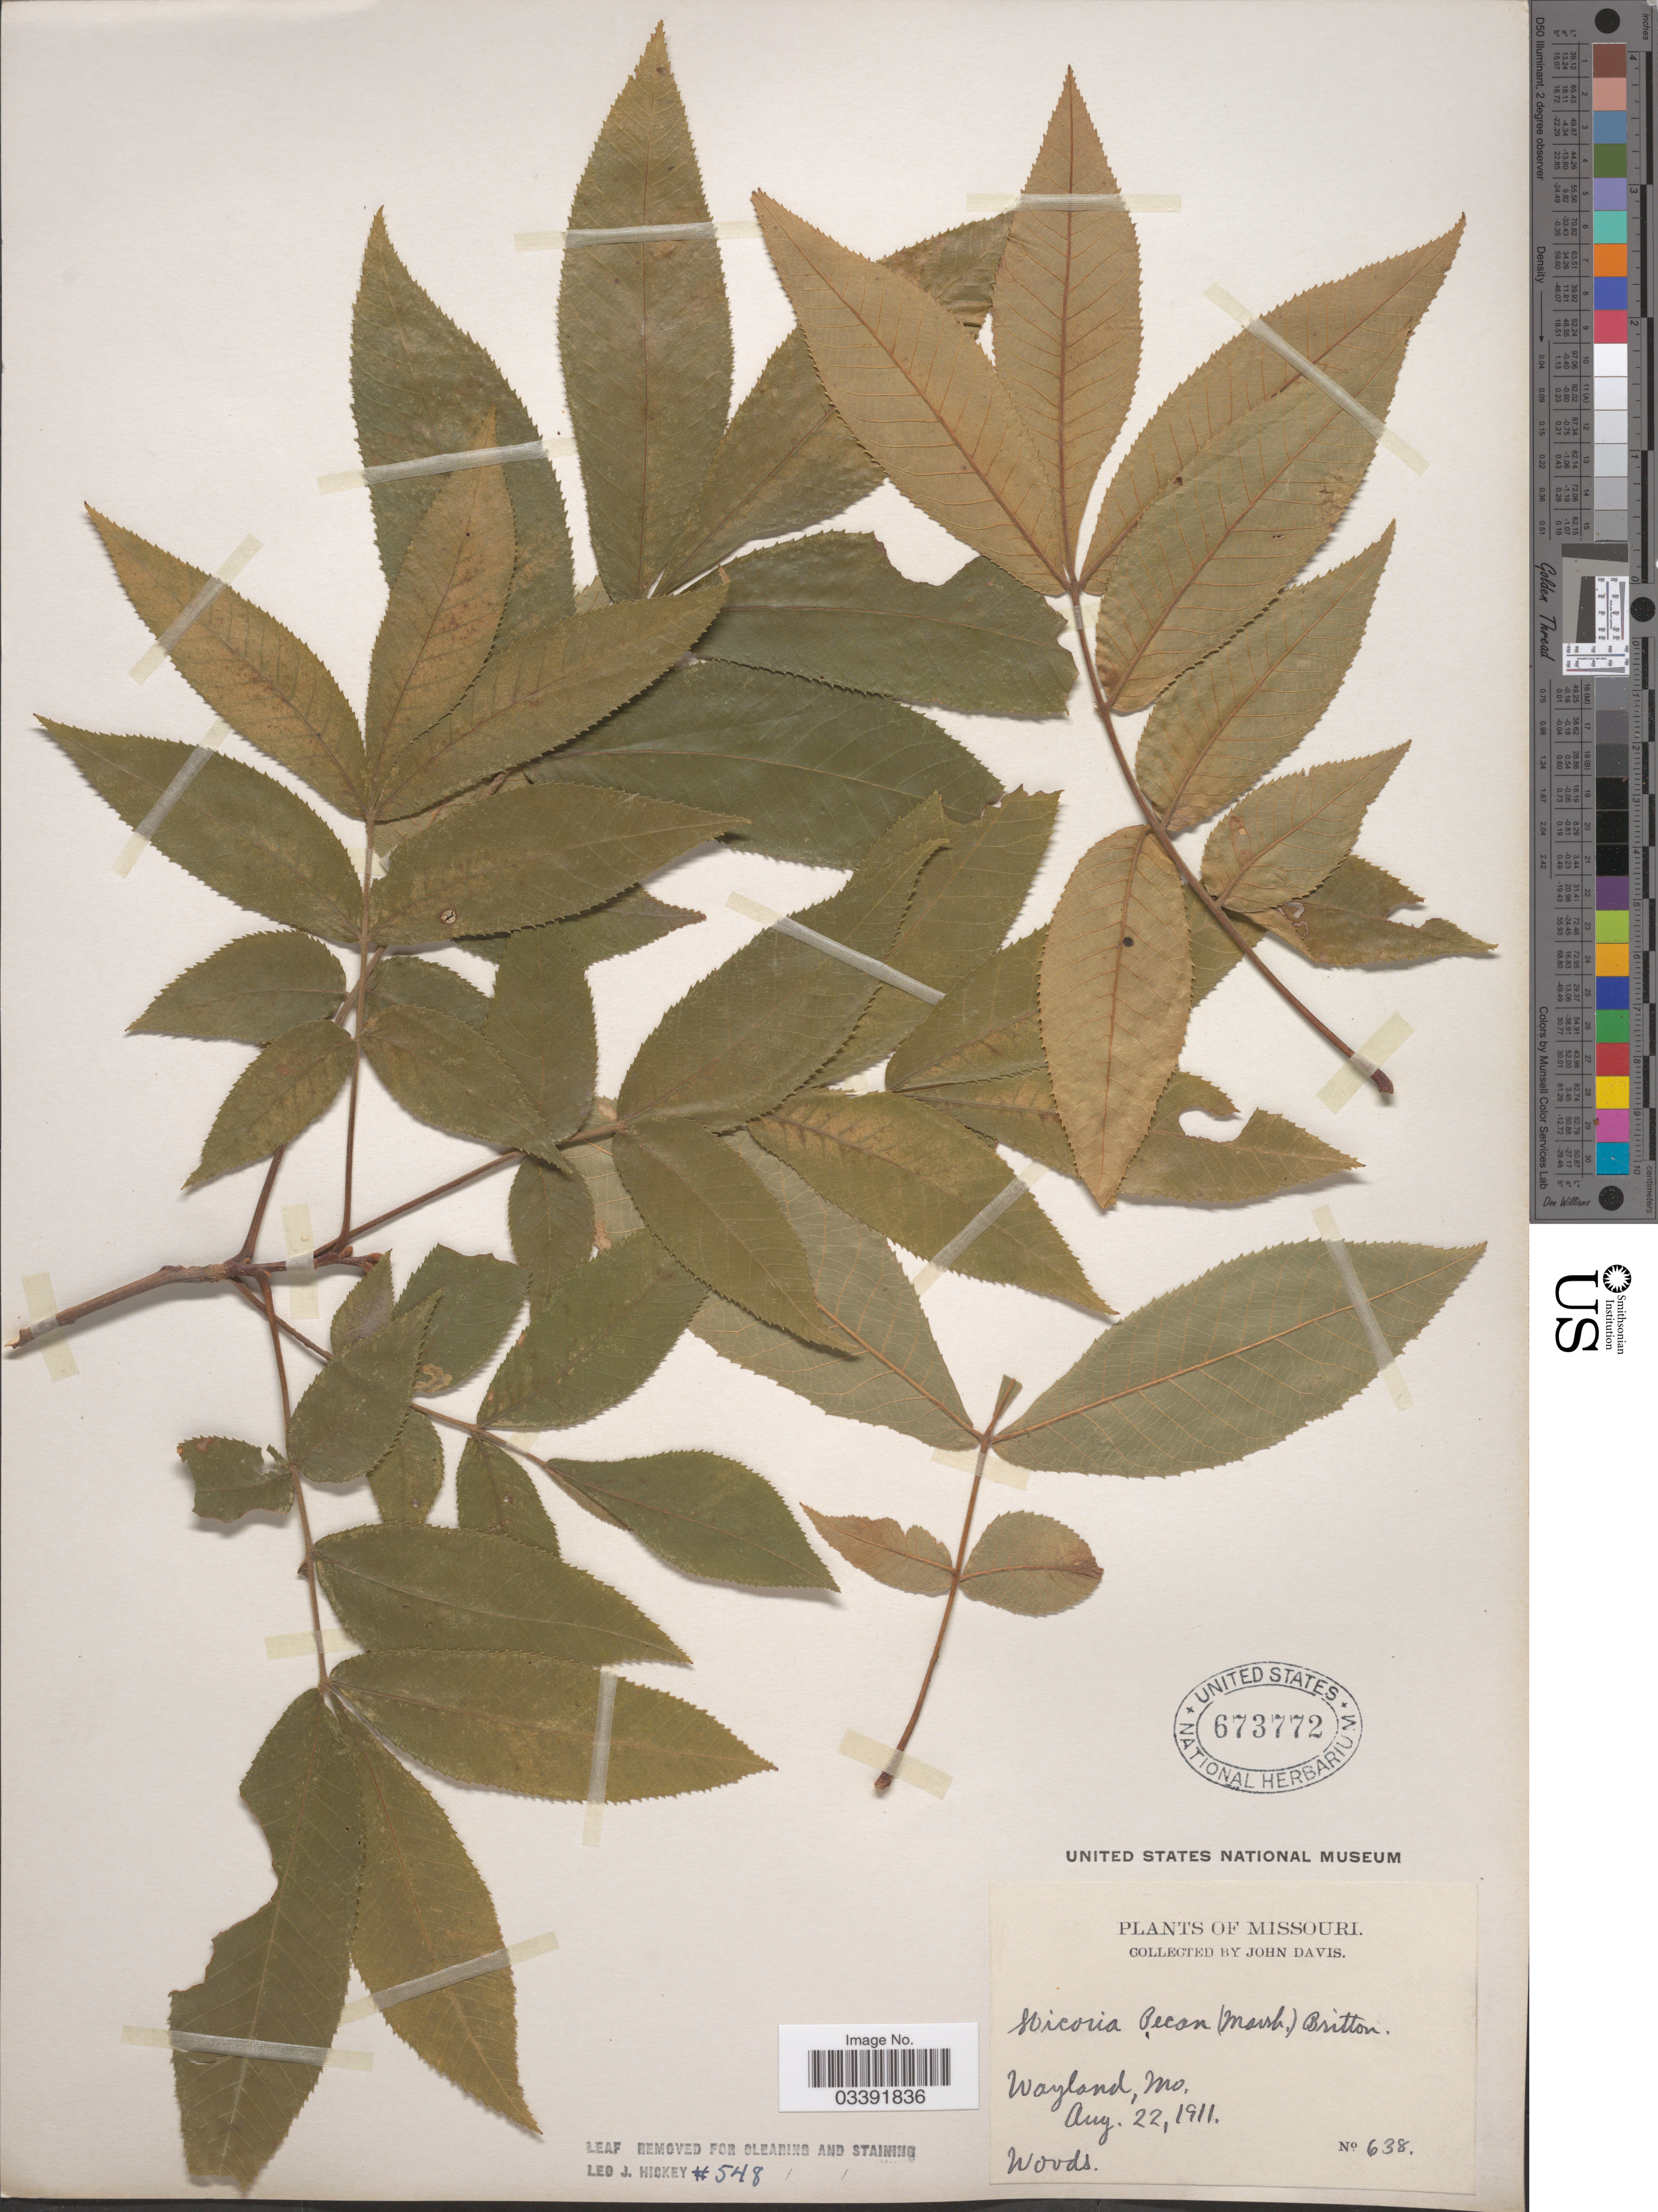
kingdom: Plantae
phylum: Tracheophyta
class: Magnoliopsida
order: Fagales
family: Juglandaceae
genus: Carya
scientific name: Carya illinoinensis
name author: (Wangenh.) K. Koch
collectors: J. Davis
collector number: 638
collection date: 1911-08-22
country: United States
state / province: Missouri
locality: Wayland.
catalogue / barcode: US 673772